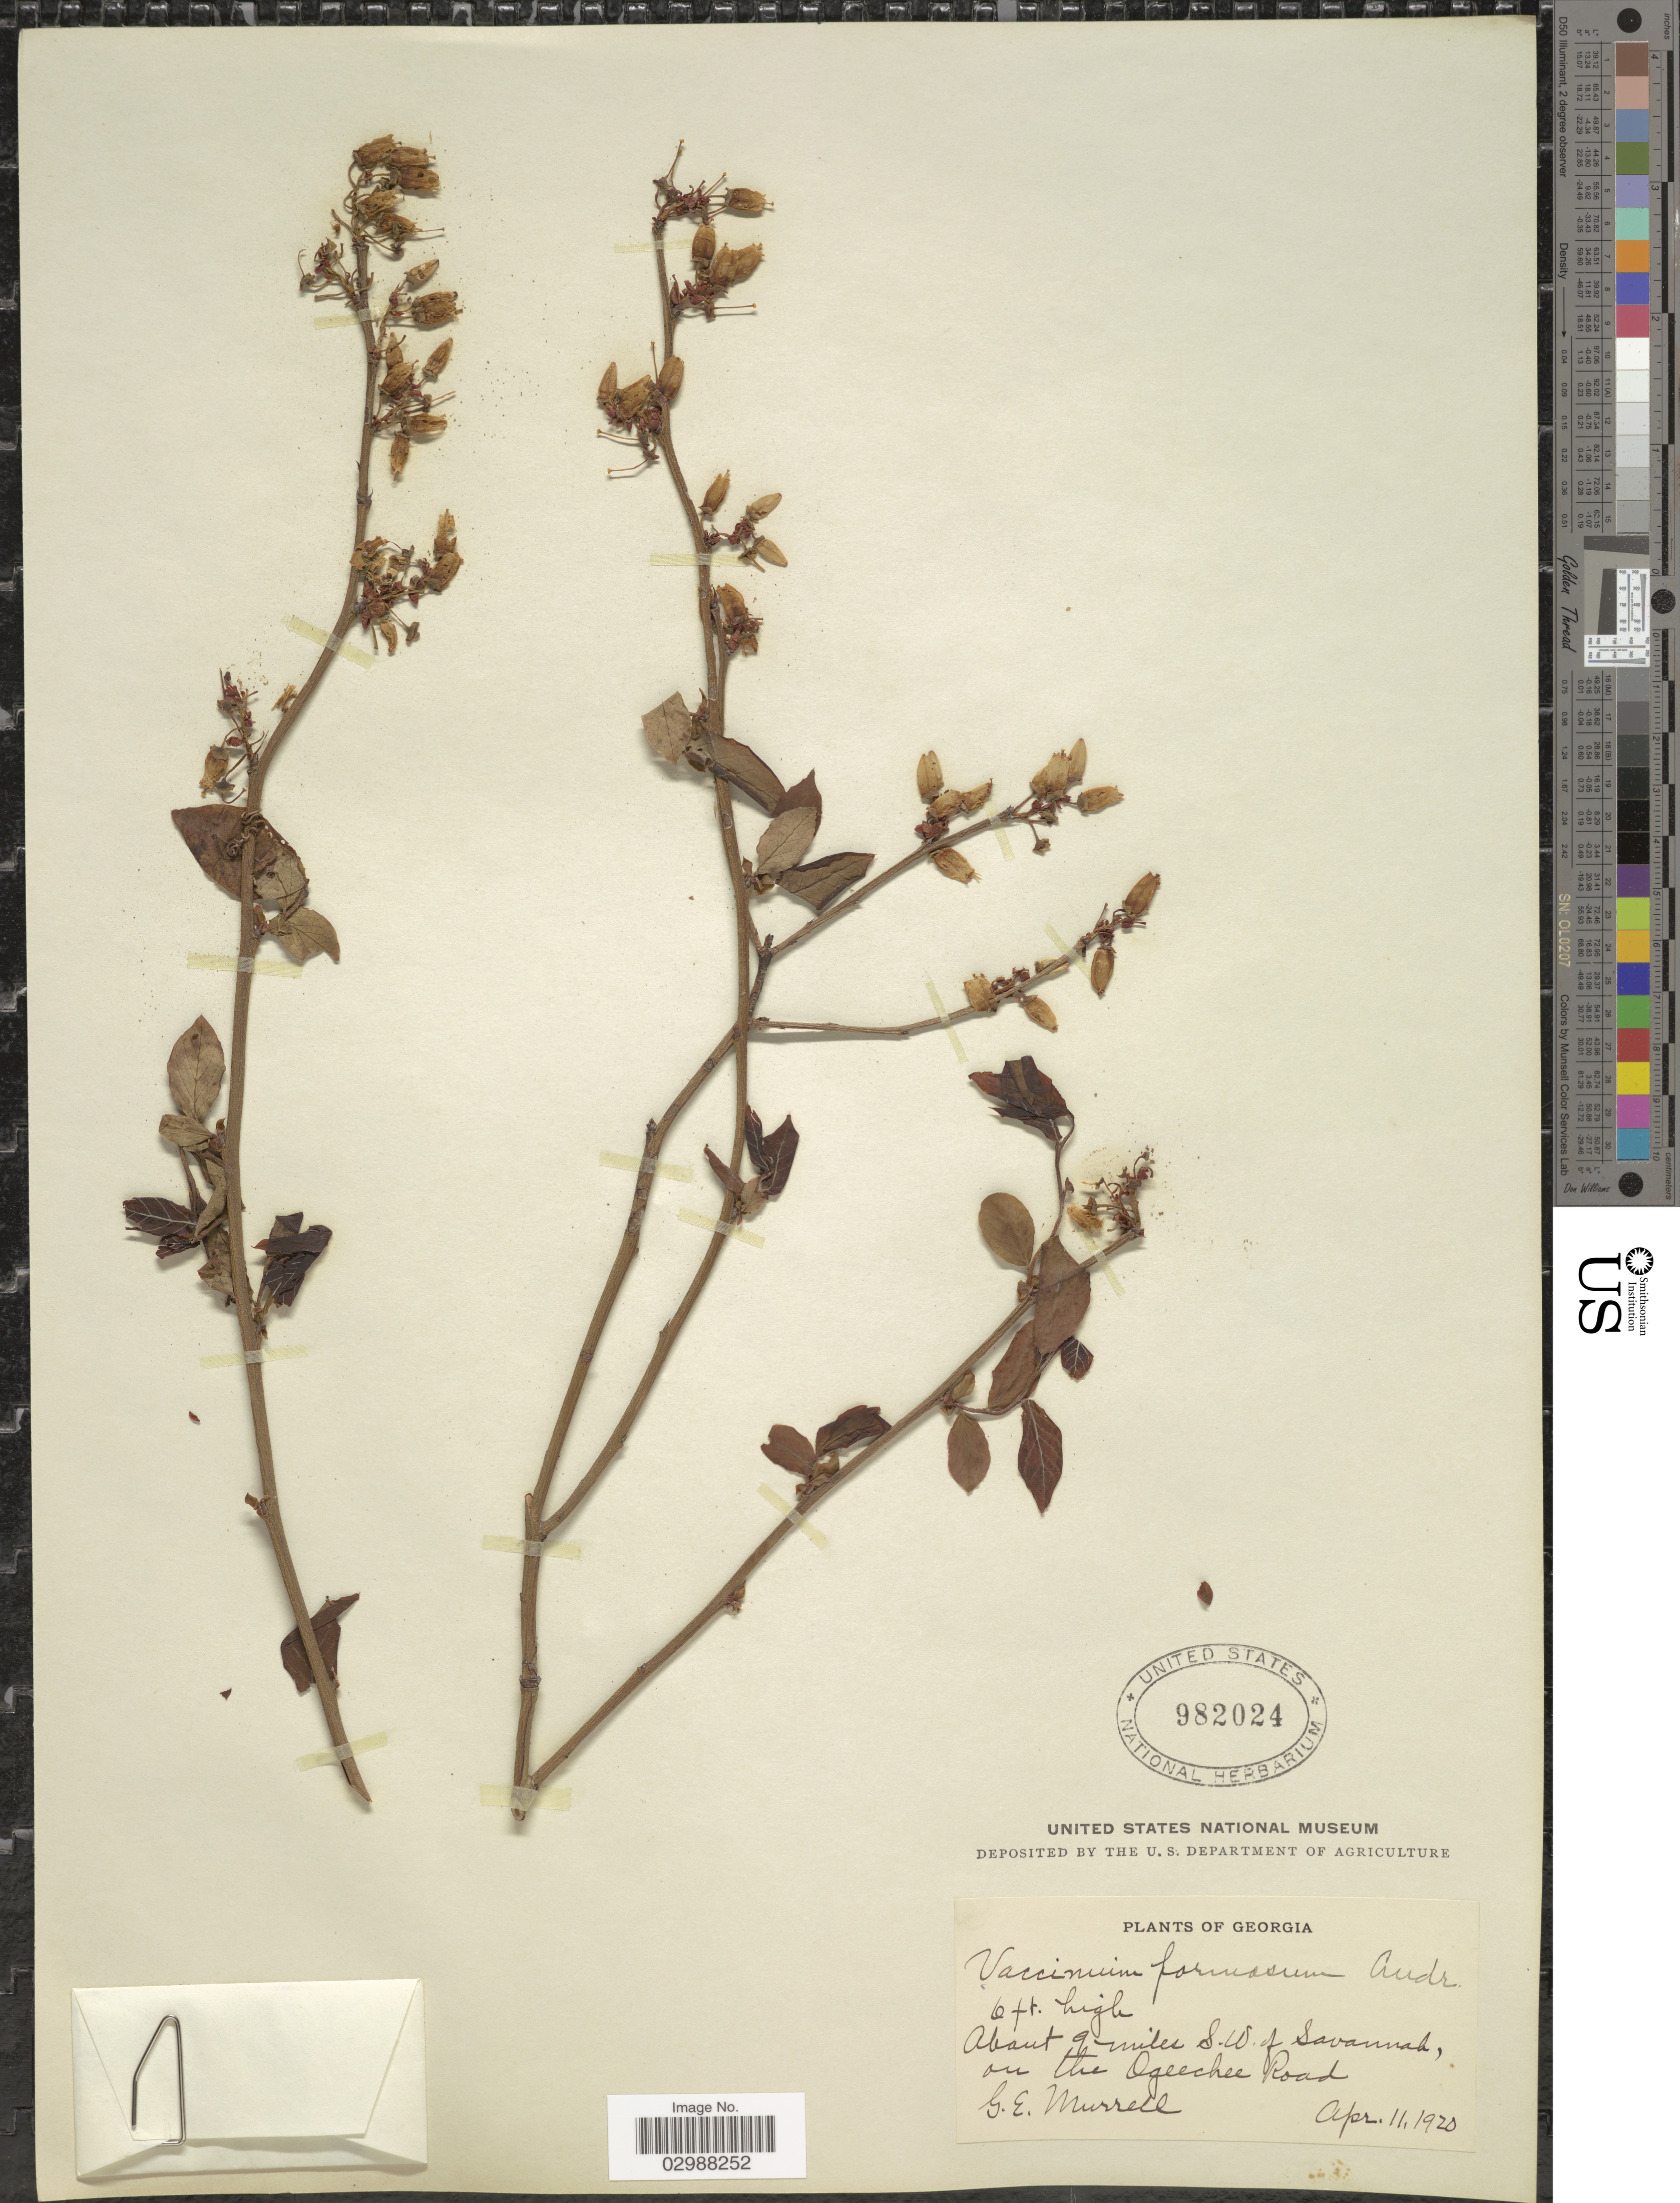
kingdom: Plantae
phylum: Tracheophyta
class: Magnoliopsida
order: Ericales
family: Ericaceae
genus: Vaccinium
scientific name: Vaccinium formosum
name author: Andrews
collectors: G. Murrell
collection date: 1920-04-11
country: United States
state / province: Georgia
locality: About 9 miles S.W. of Savannah, on the Ogeechee Road.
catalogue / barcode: US 982024